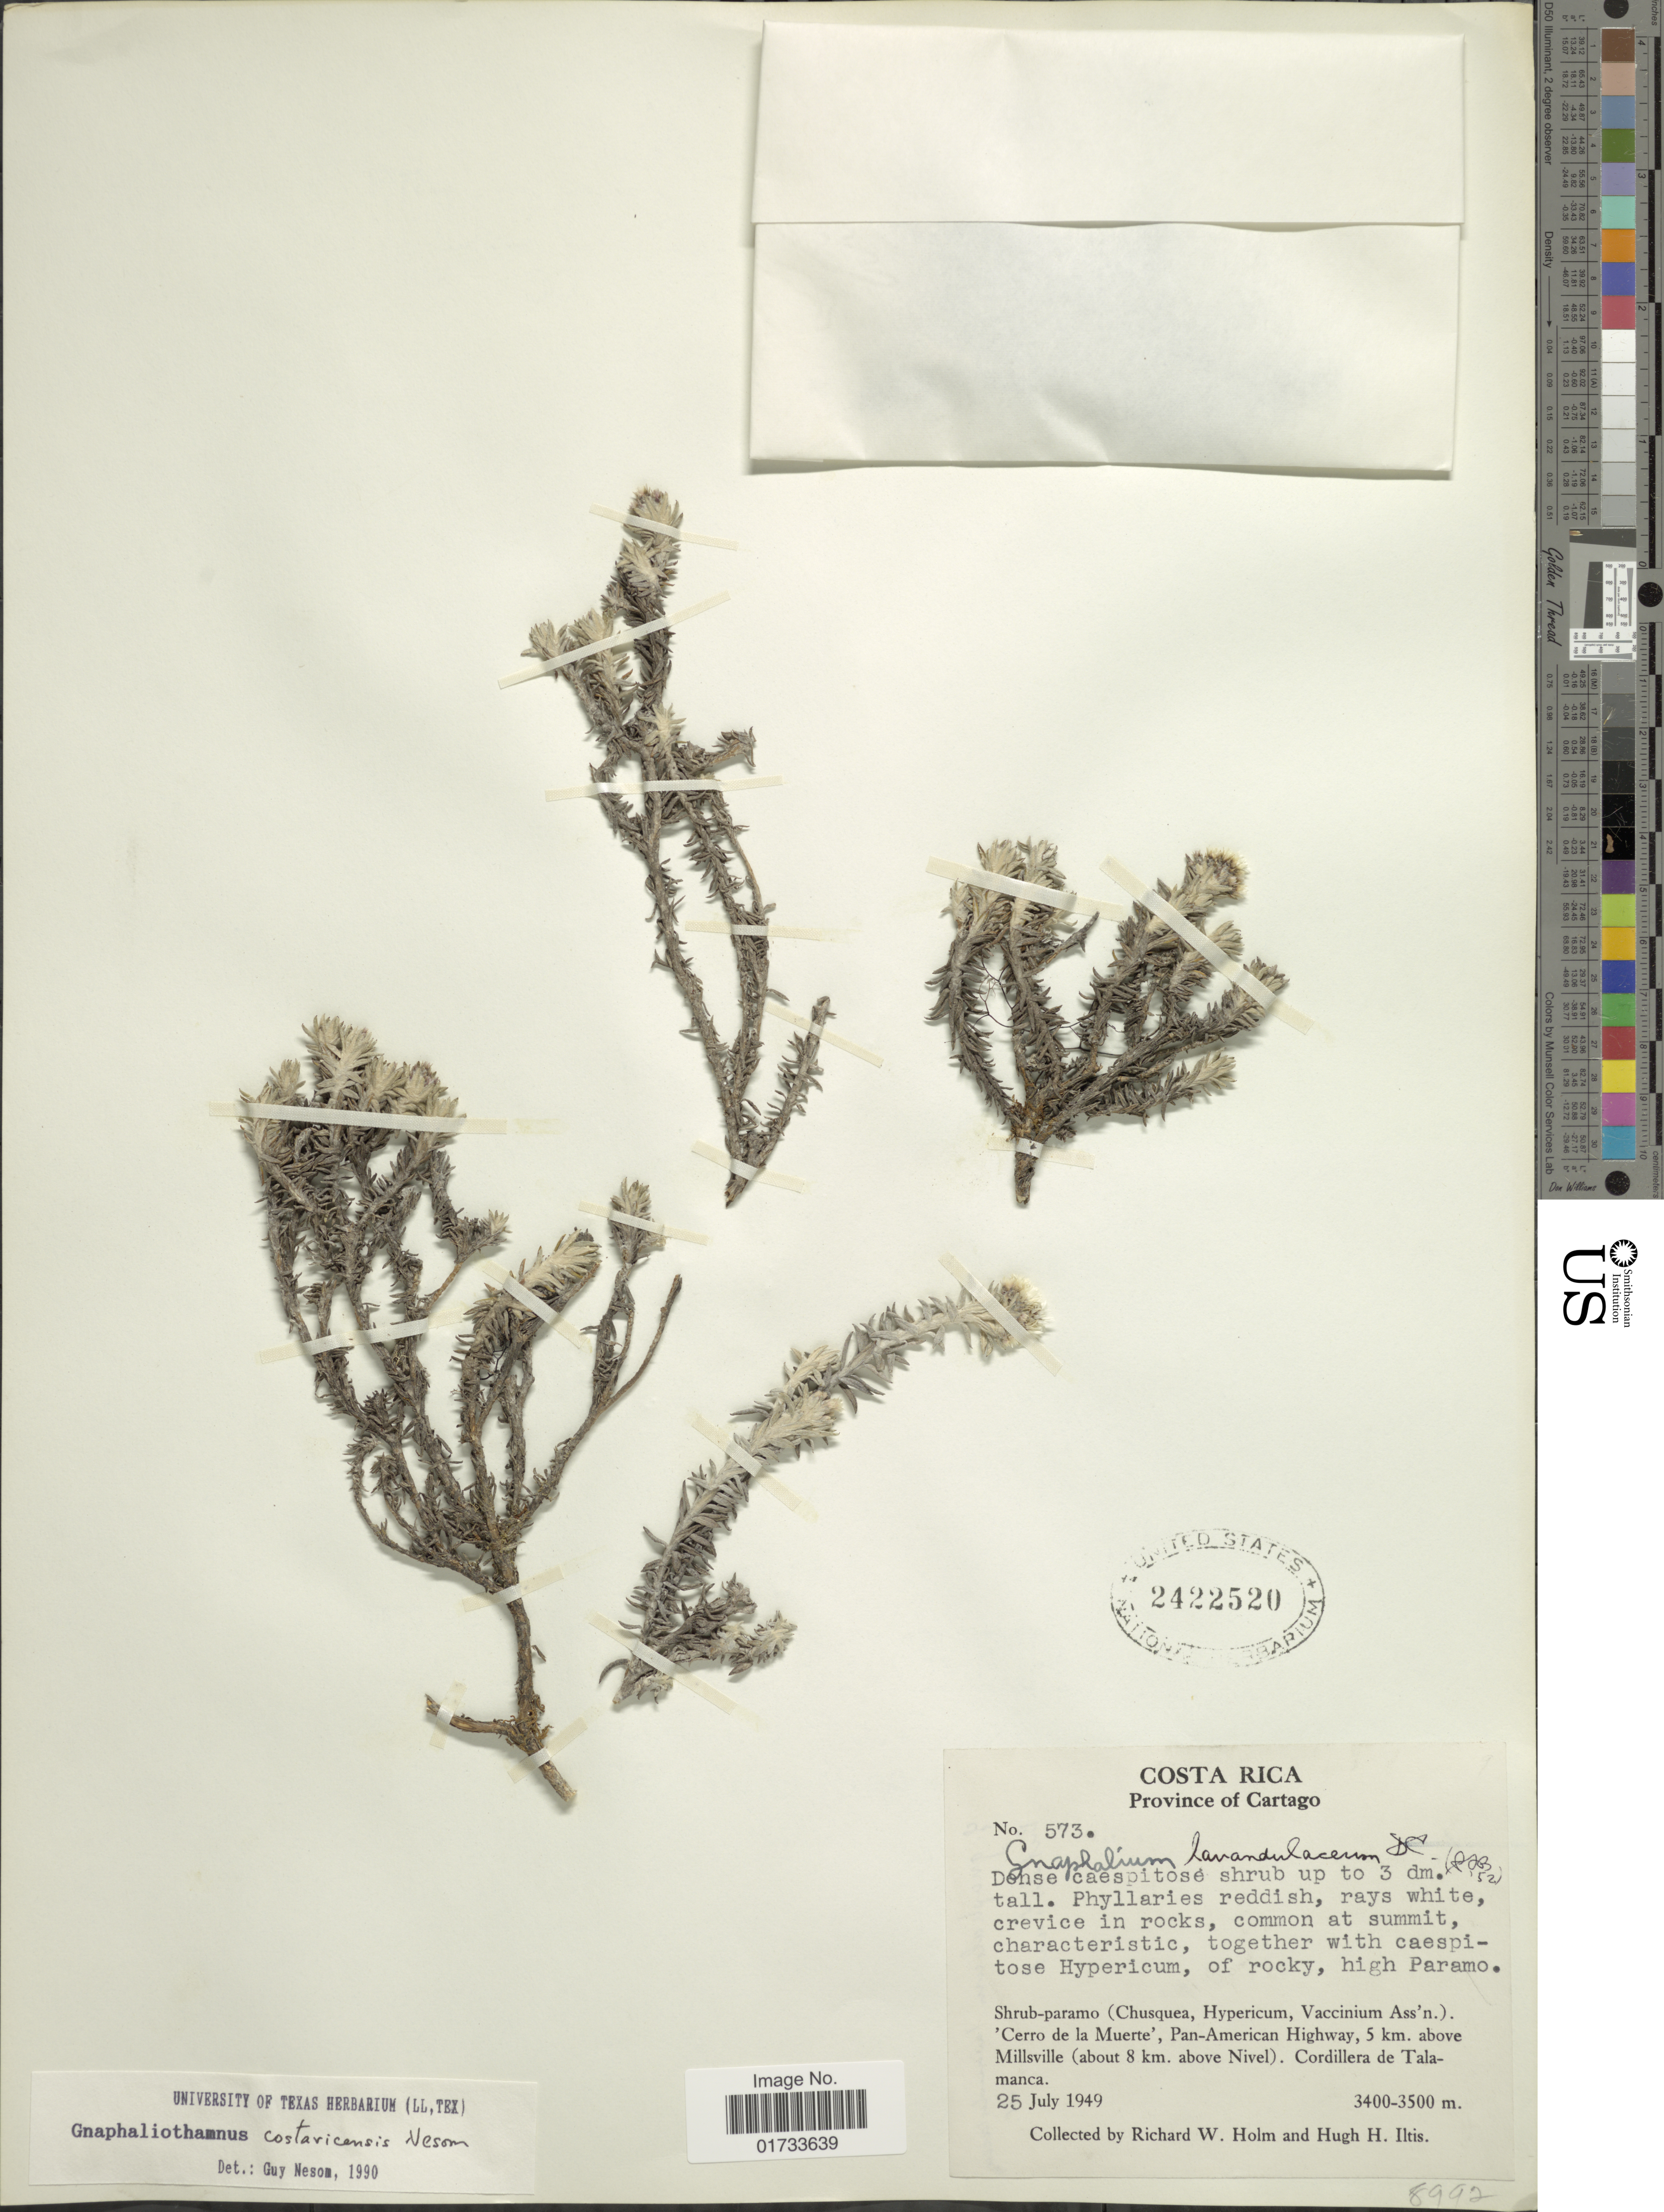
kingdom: Plantae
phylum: Tracheophyta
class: Magnoliopsida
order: Asterales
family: Asteraceae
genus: Chionolaena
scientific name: Chionolaena costaricensis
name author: (G.L. Nesom) G.L. Nesom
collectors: R. W. Holm & H. H. Iltis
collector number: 573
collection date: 1949-07-25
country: Costa Rica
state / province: Cartago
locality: Of rocky, high Paramo, Shrub-paramo (Chusque, Hypericum, Vaccinium Ass'n), 'Cerro de la Muerte', Pan-America Highway, 5 km. above Millsville (about 8 km. above Nivel), Cordillera de Talamanca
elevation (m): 3400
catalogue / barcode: US 2422520